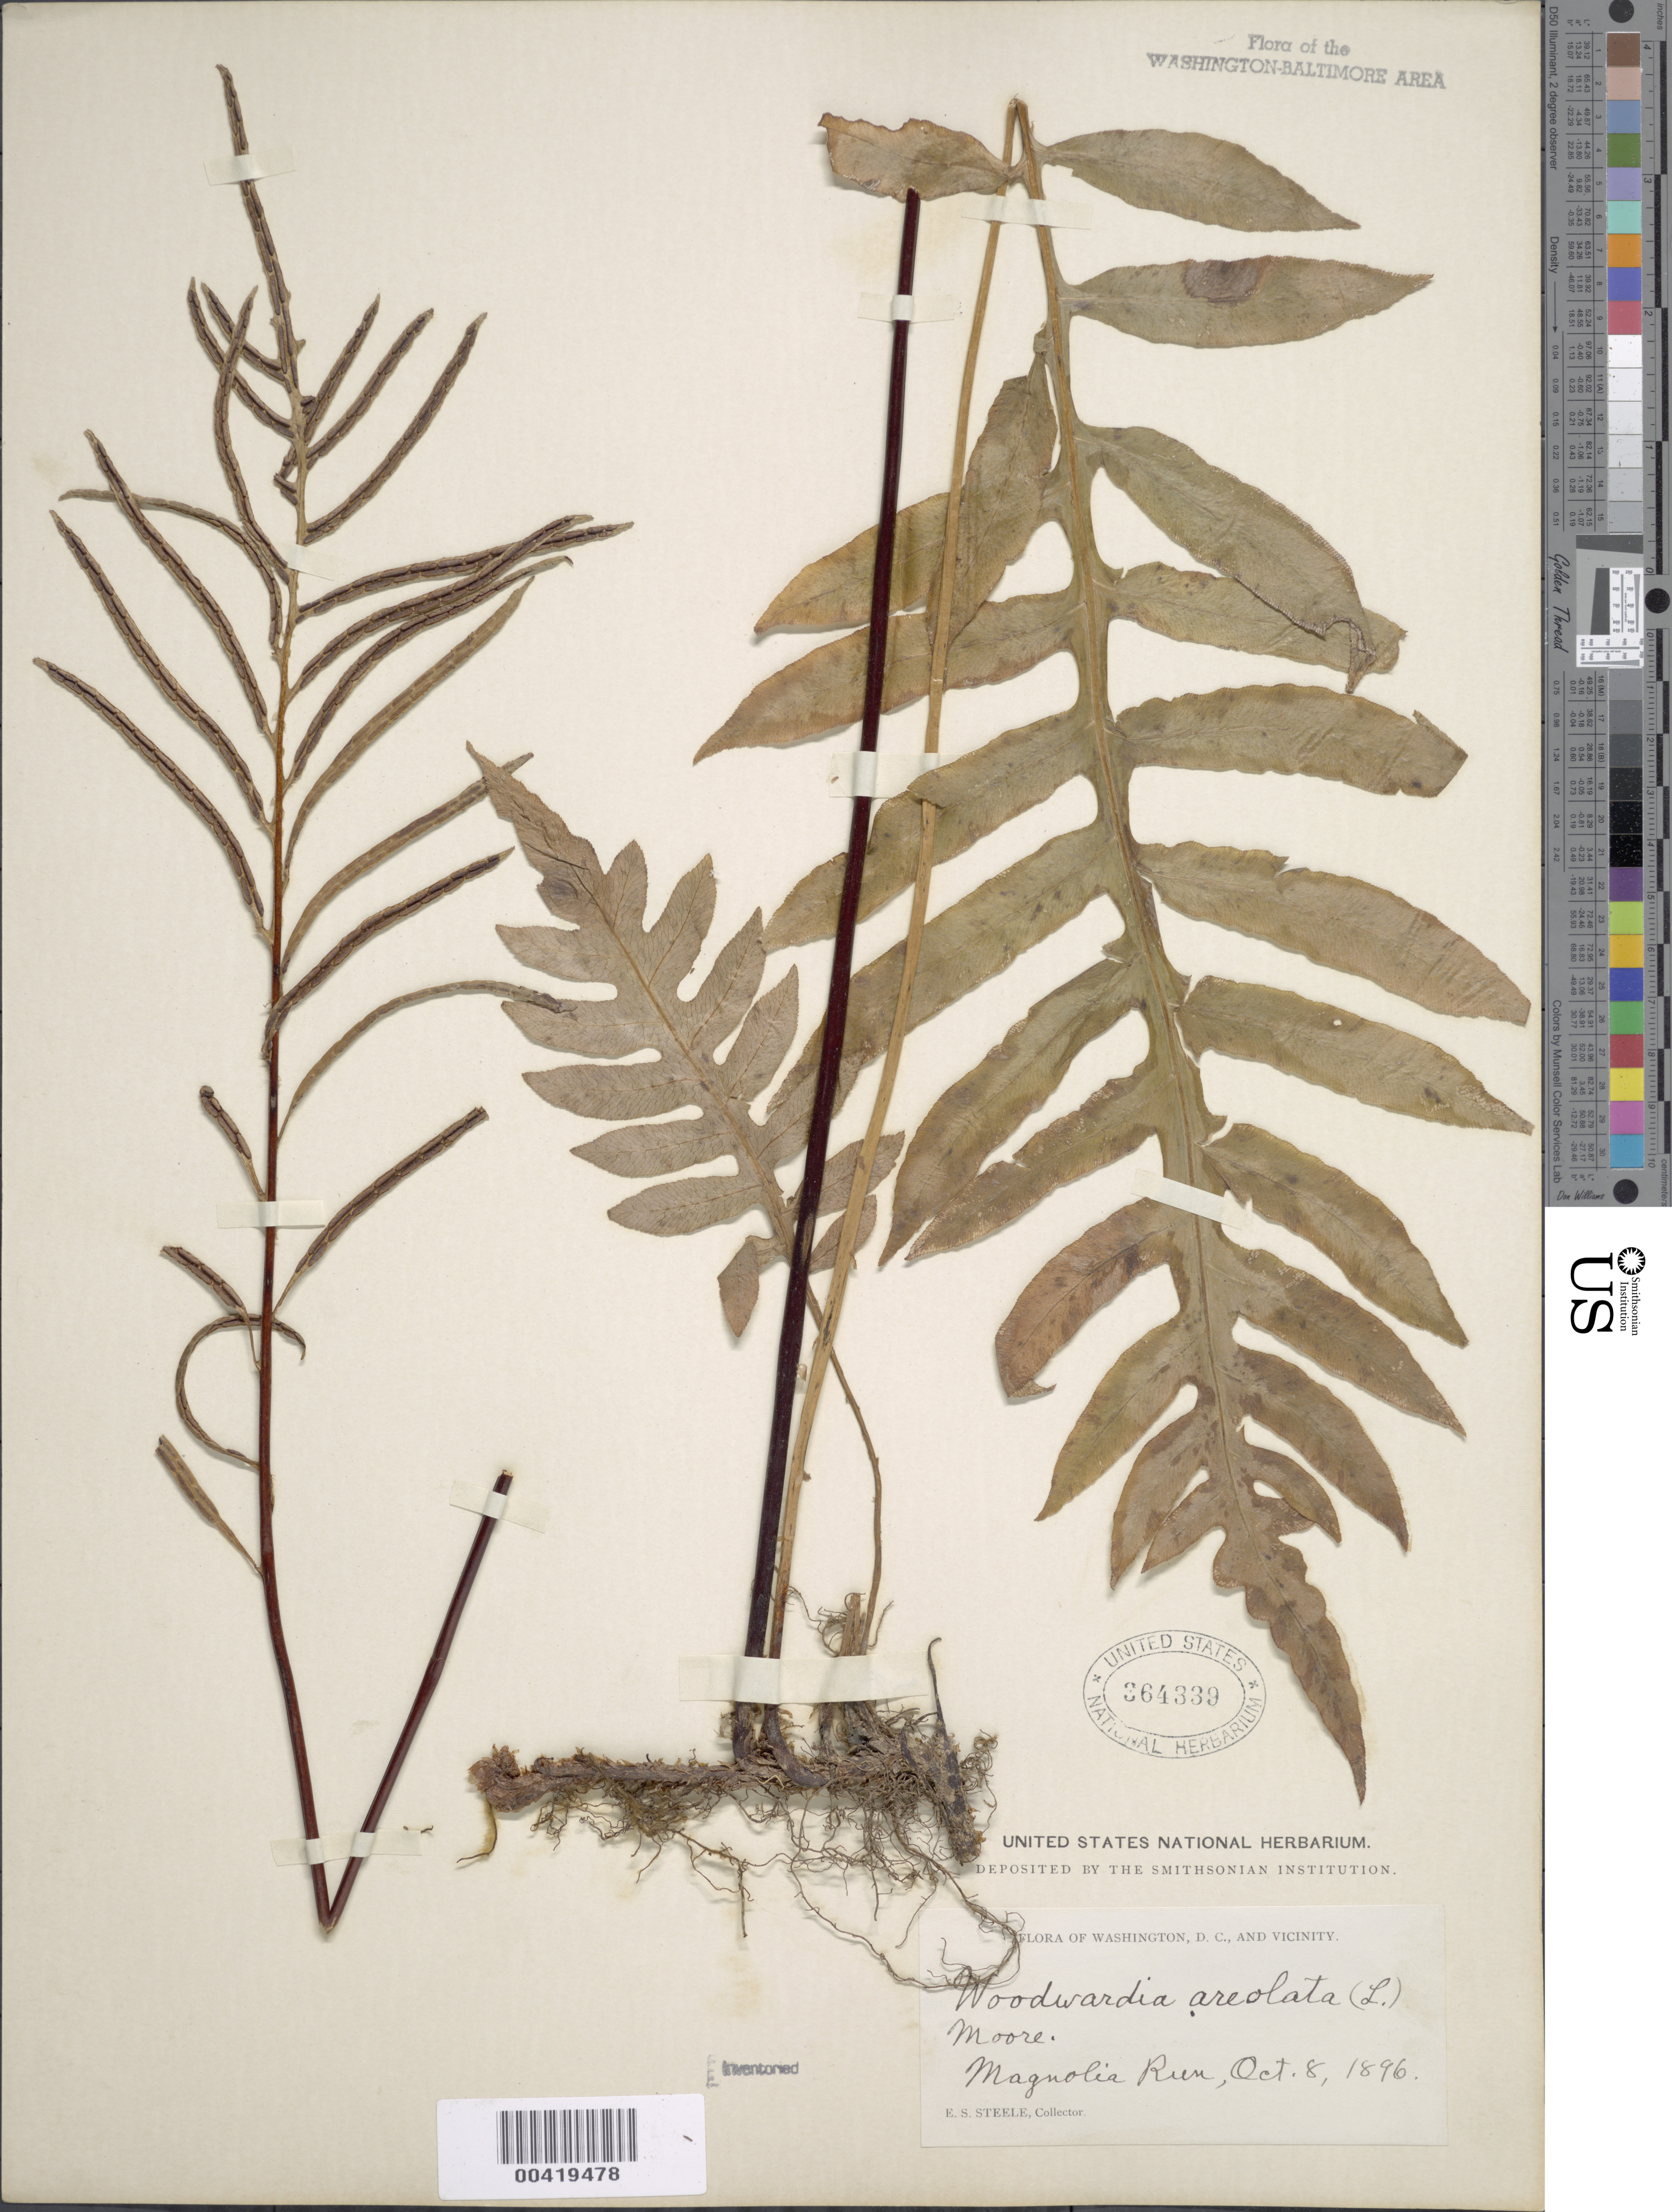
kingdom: Plantae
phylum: Tracheophyta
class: Polypodiopsida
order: Polypodiales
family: Blechnaceae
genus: Woodwardia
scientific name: Woodwardia areolata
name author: (L.) T. Moore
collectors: E. Steele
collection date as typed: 08 Oct 1896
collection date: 1896-10-08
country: United States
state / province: District of Columbia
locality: Magnolia Run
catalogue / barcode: US 364339